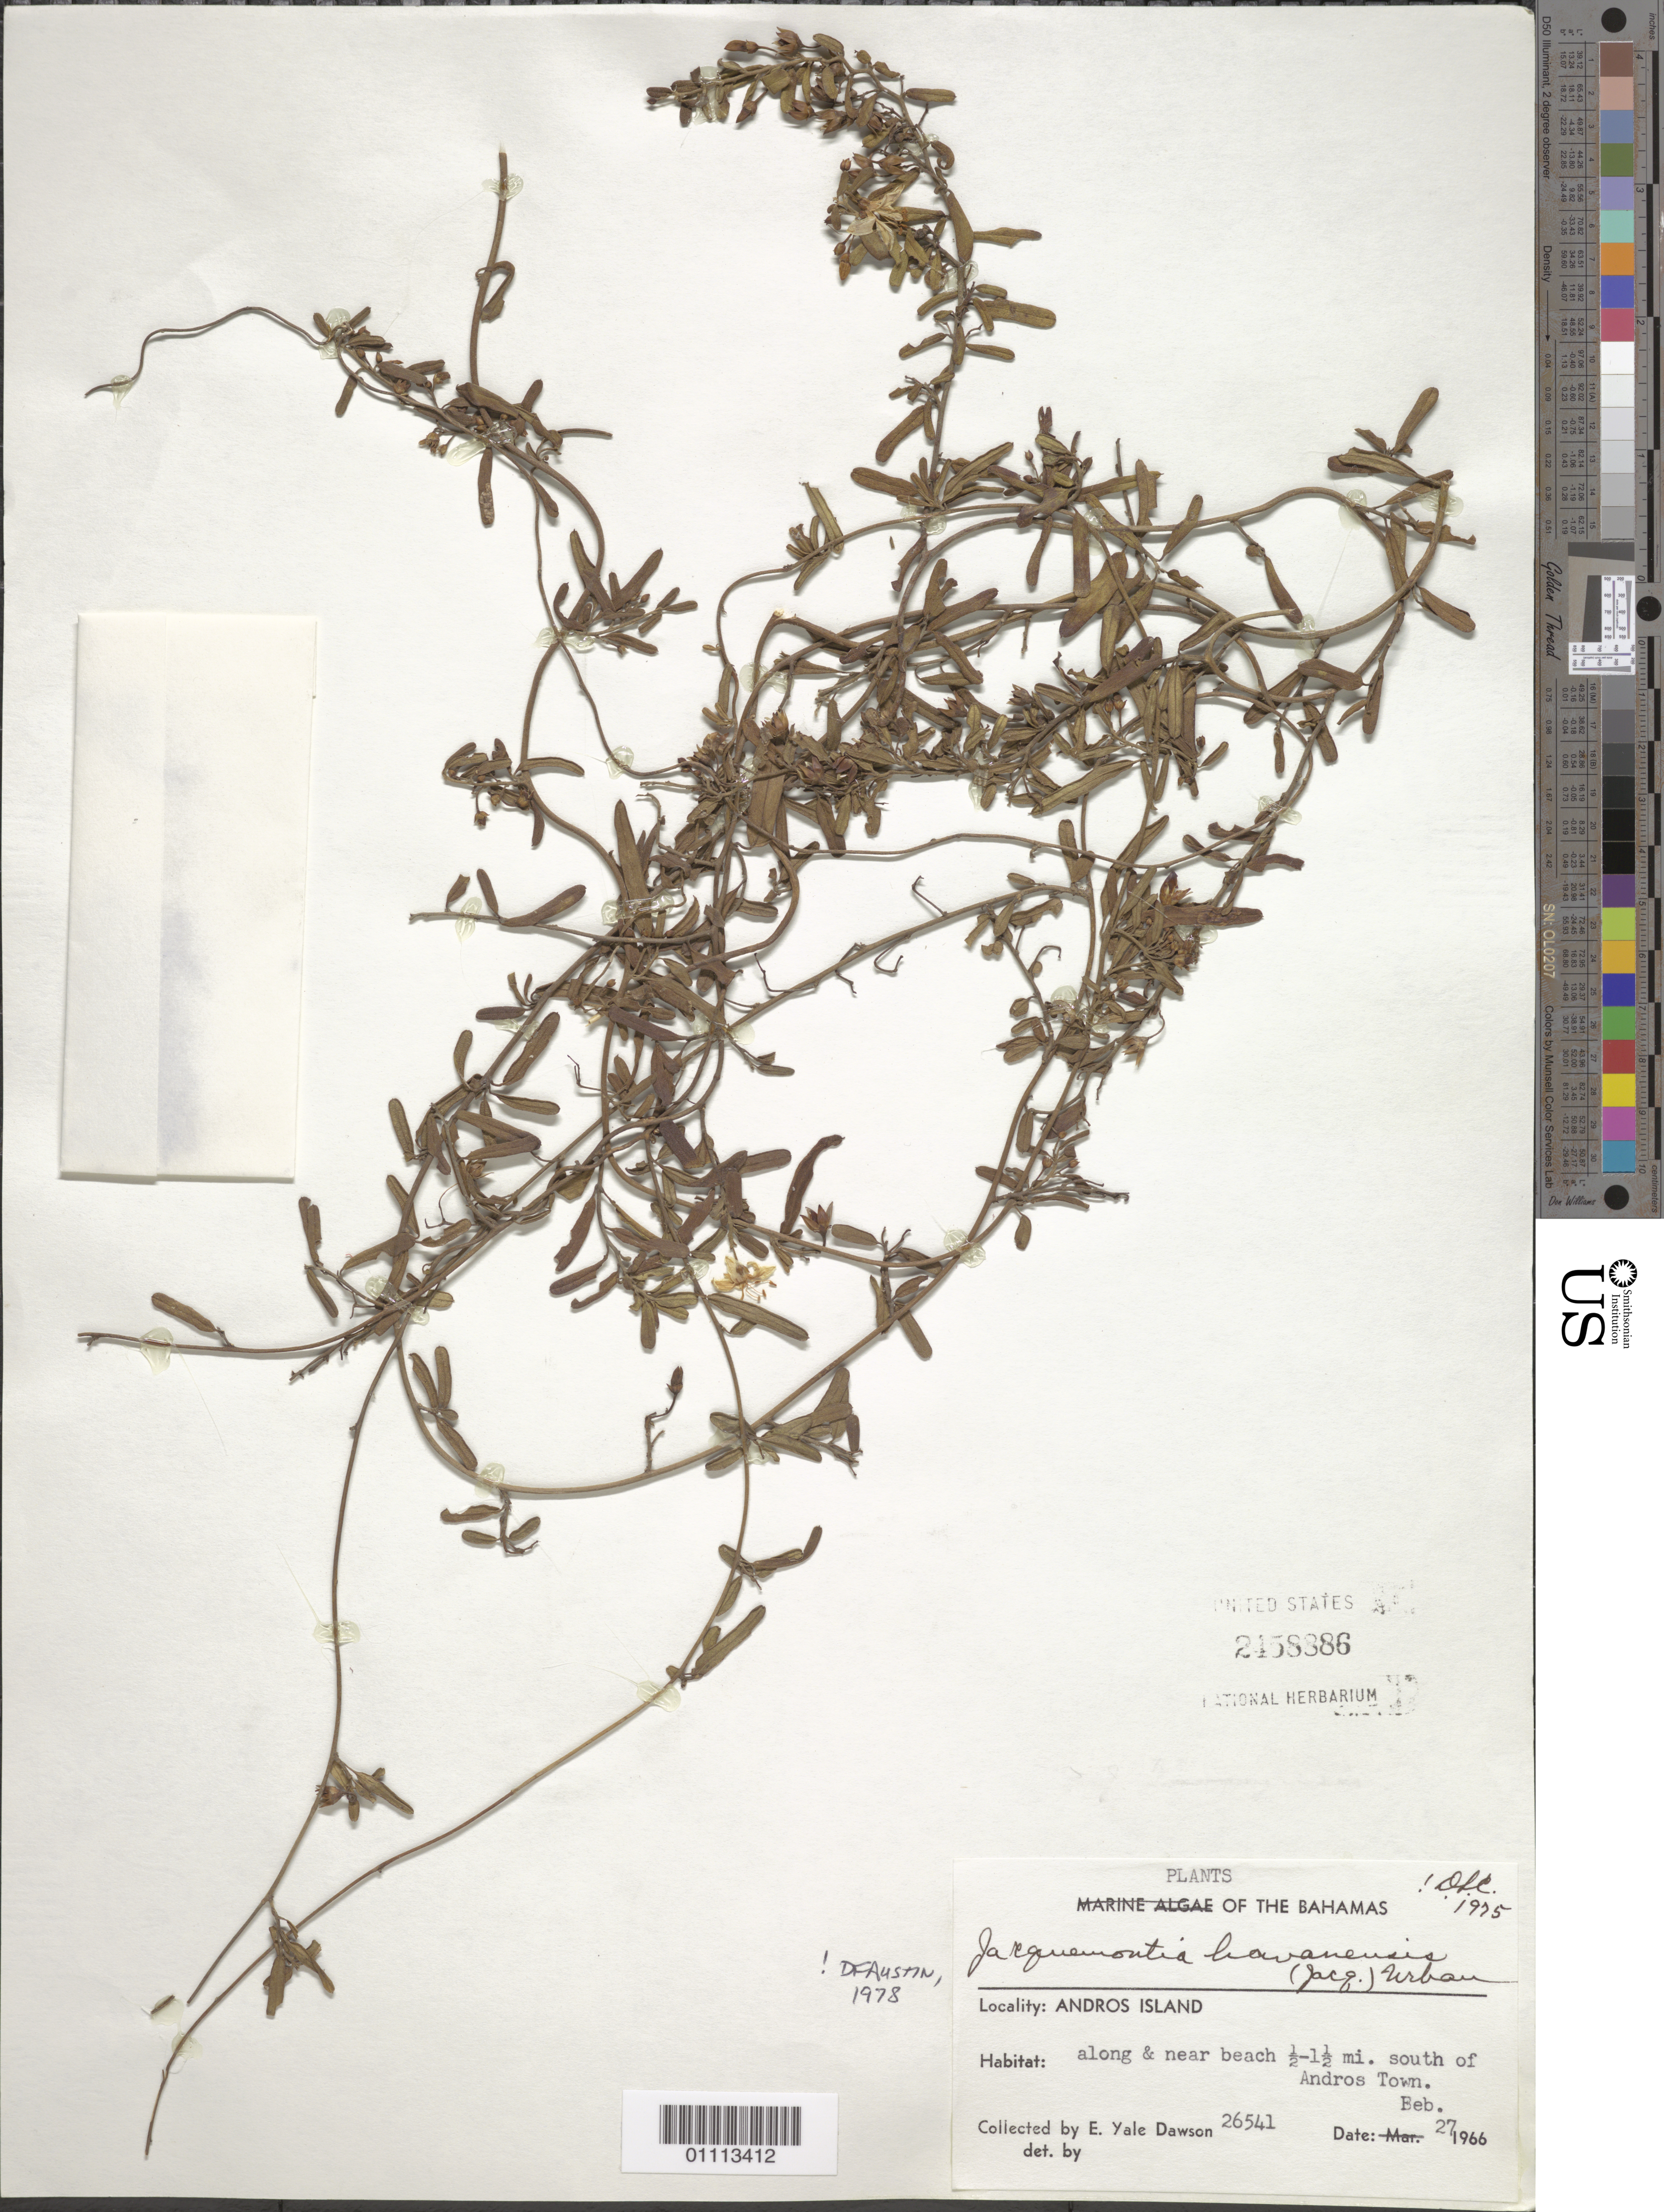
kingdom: Plantae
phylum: Tracheophyta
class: Magnoliopsida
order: Solanales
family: Convolvulaceae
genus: Jacquemontia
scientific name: Jacquemontia havanensis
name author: (Jacq.) Urb.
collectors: E. Y. Dawson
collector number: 26541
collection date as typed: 27 Feb 1966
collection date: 1966-02-27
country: Bahamas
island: Andros I.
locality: Along & near beach 1/2-3/2 mi. S of Andros Town.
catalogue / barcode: US 2458886